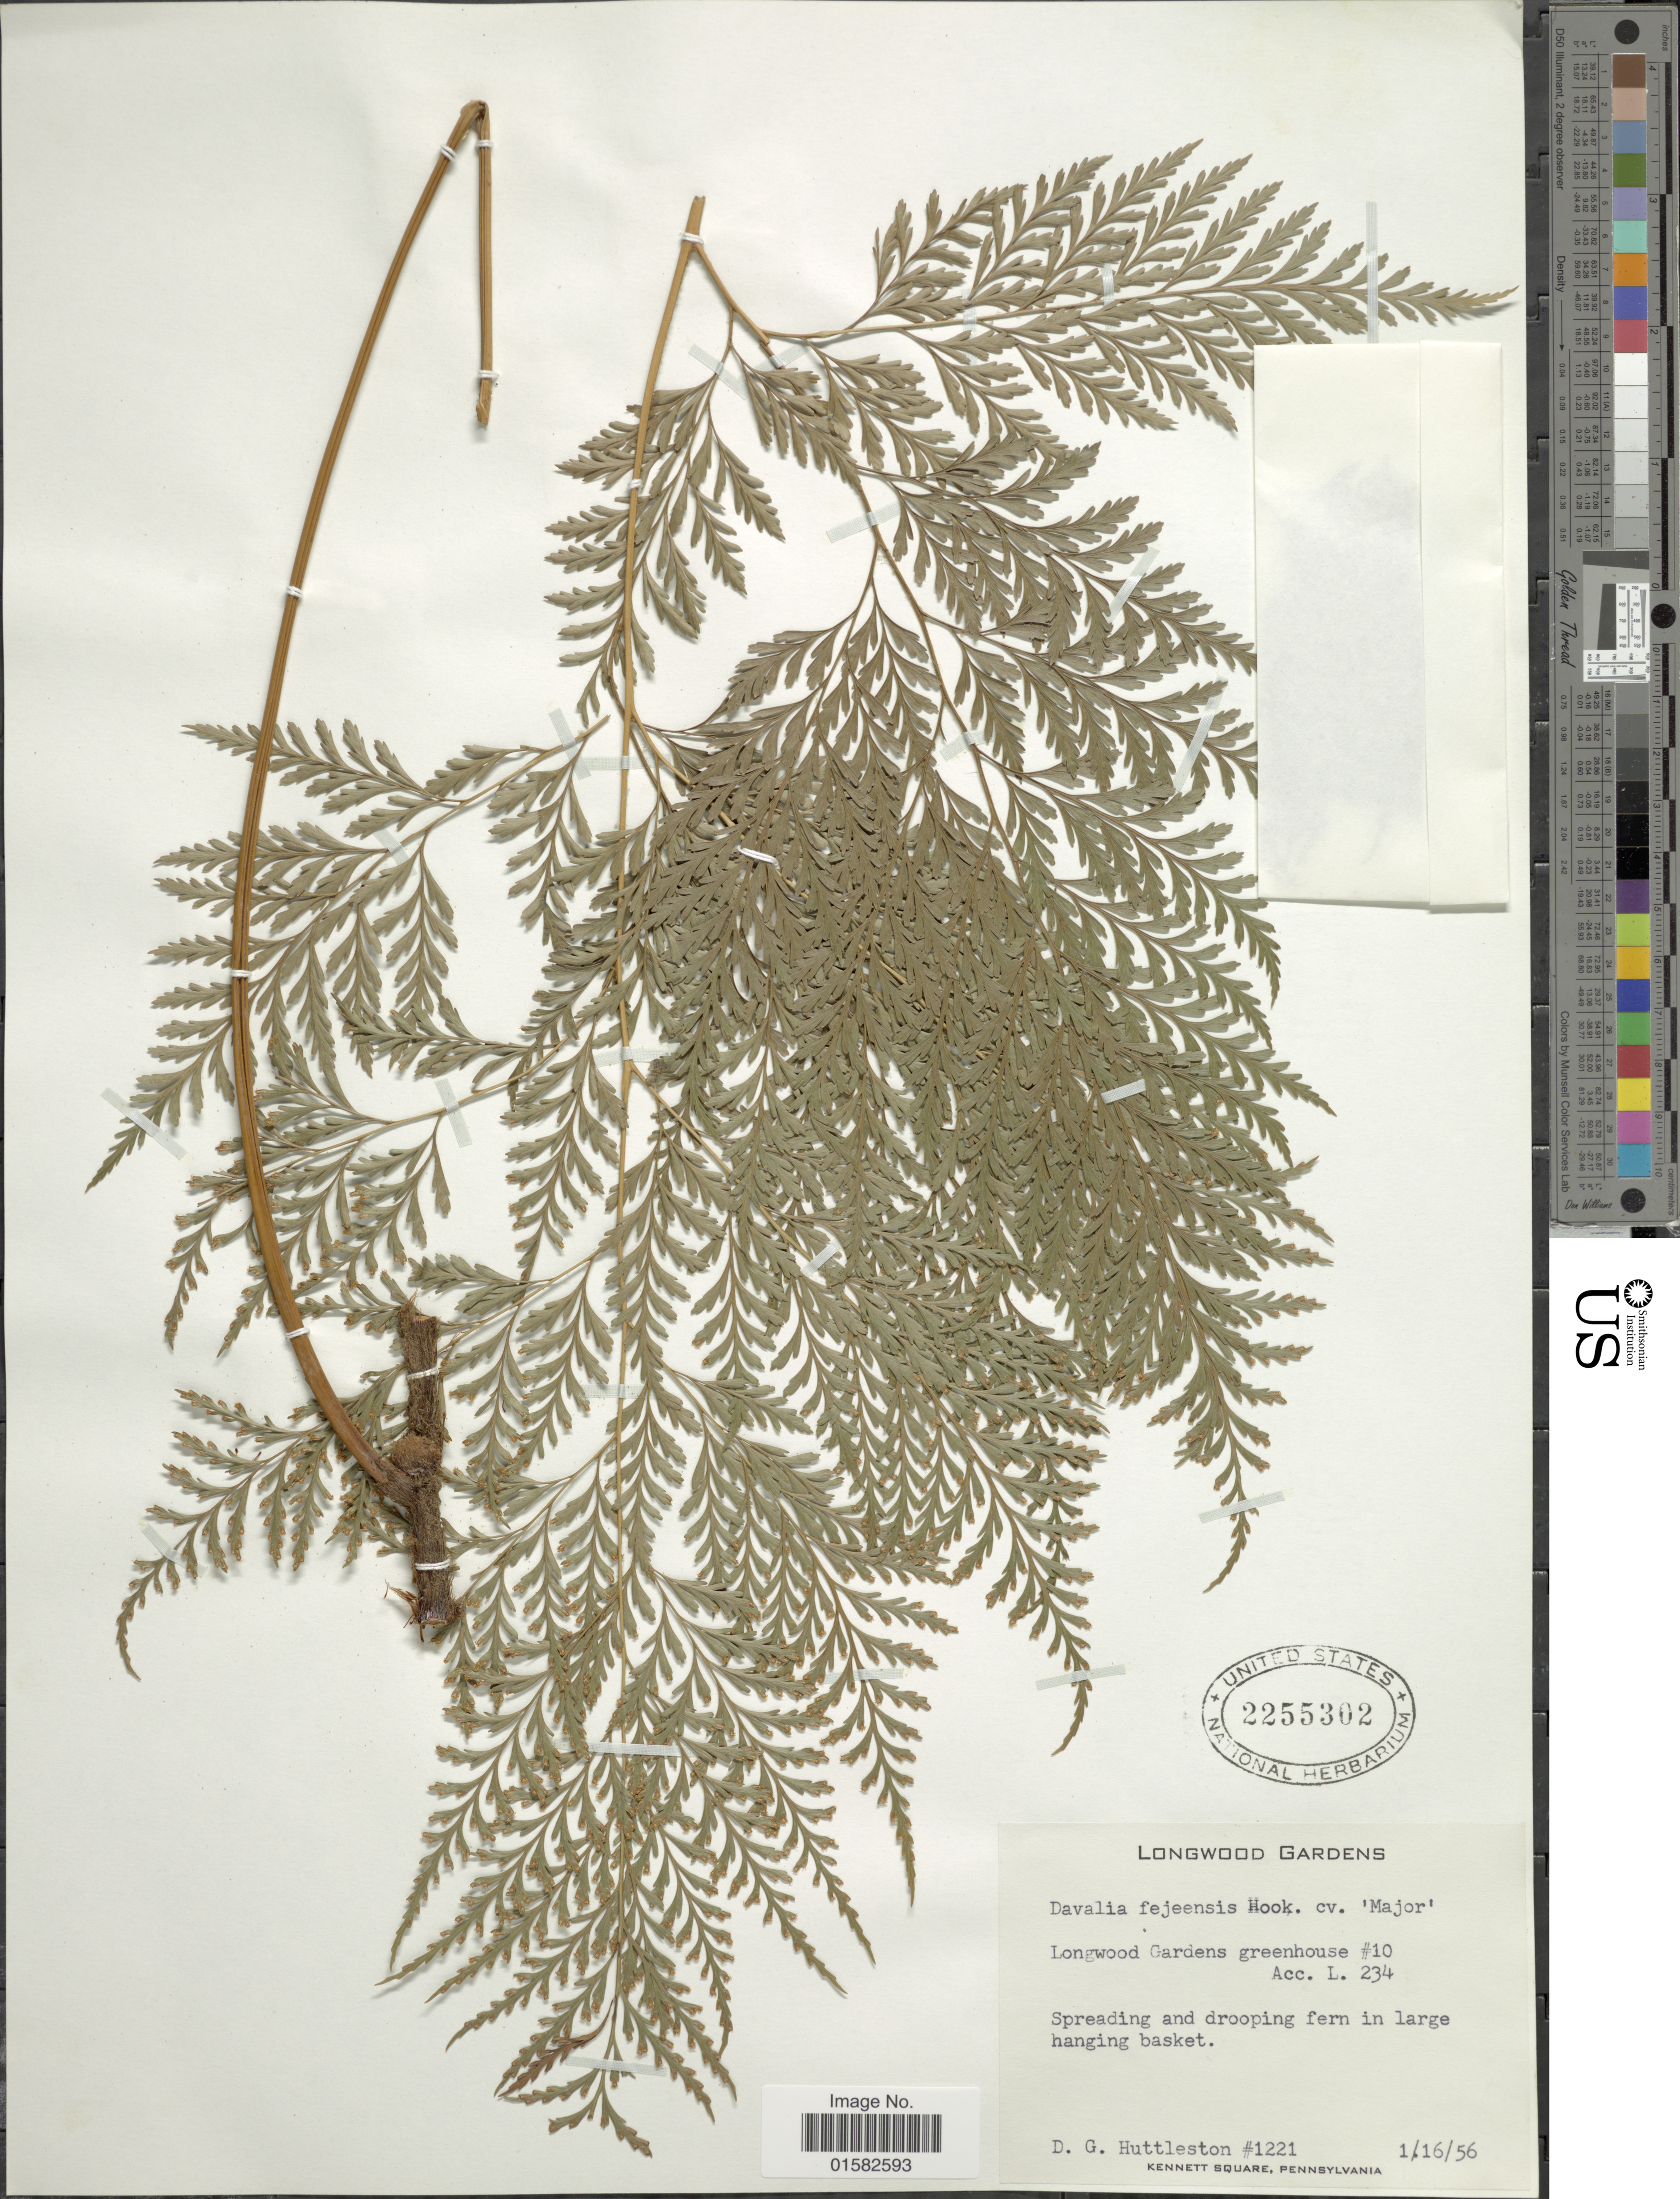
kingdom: Plantae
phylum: Tracheophyta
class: Polypodiopsida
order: Polypodiales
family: Davalliaceae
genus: Davallia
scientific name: Davallia fejeensis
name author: Hook.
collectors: D. G. Huttleston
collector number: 1221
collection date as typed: Transcribed d/m/y: 16/1/56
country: United States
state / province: Pennsylvania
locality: Longwood Garden greenhouse, Spreading and dropping fer in large haanging basket.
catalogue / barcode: US 2255302